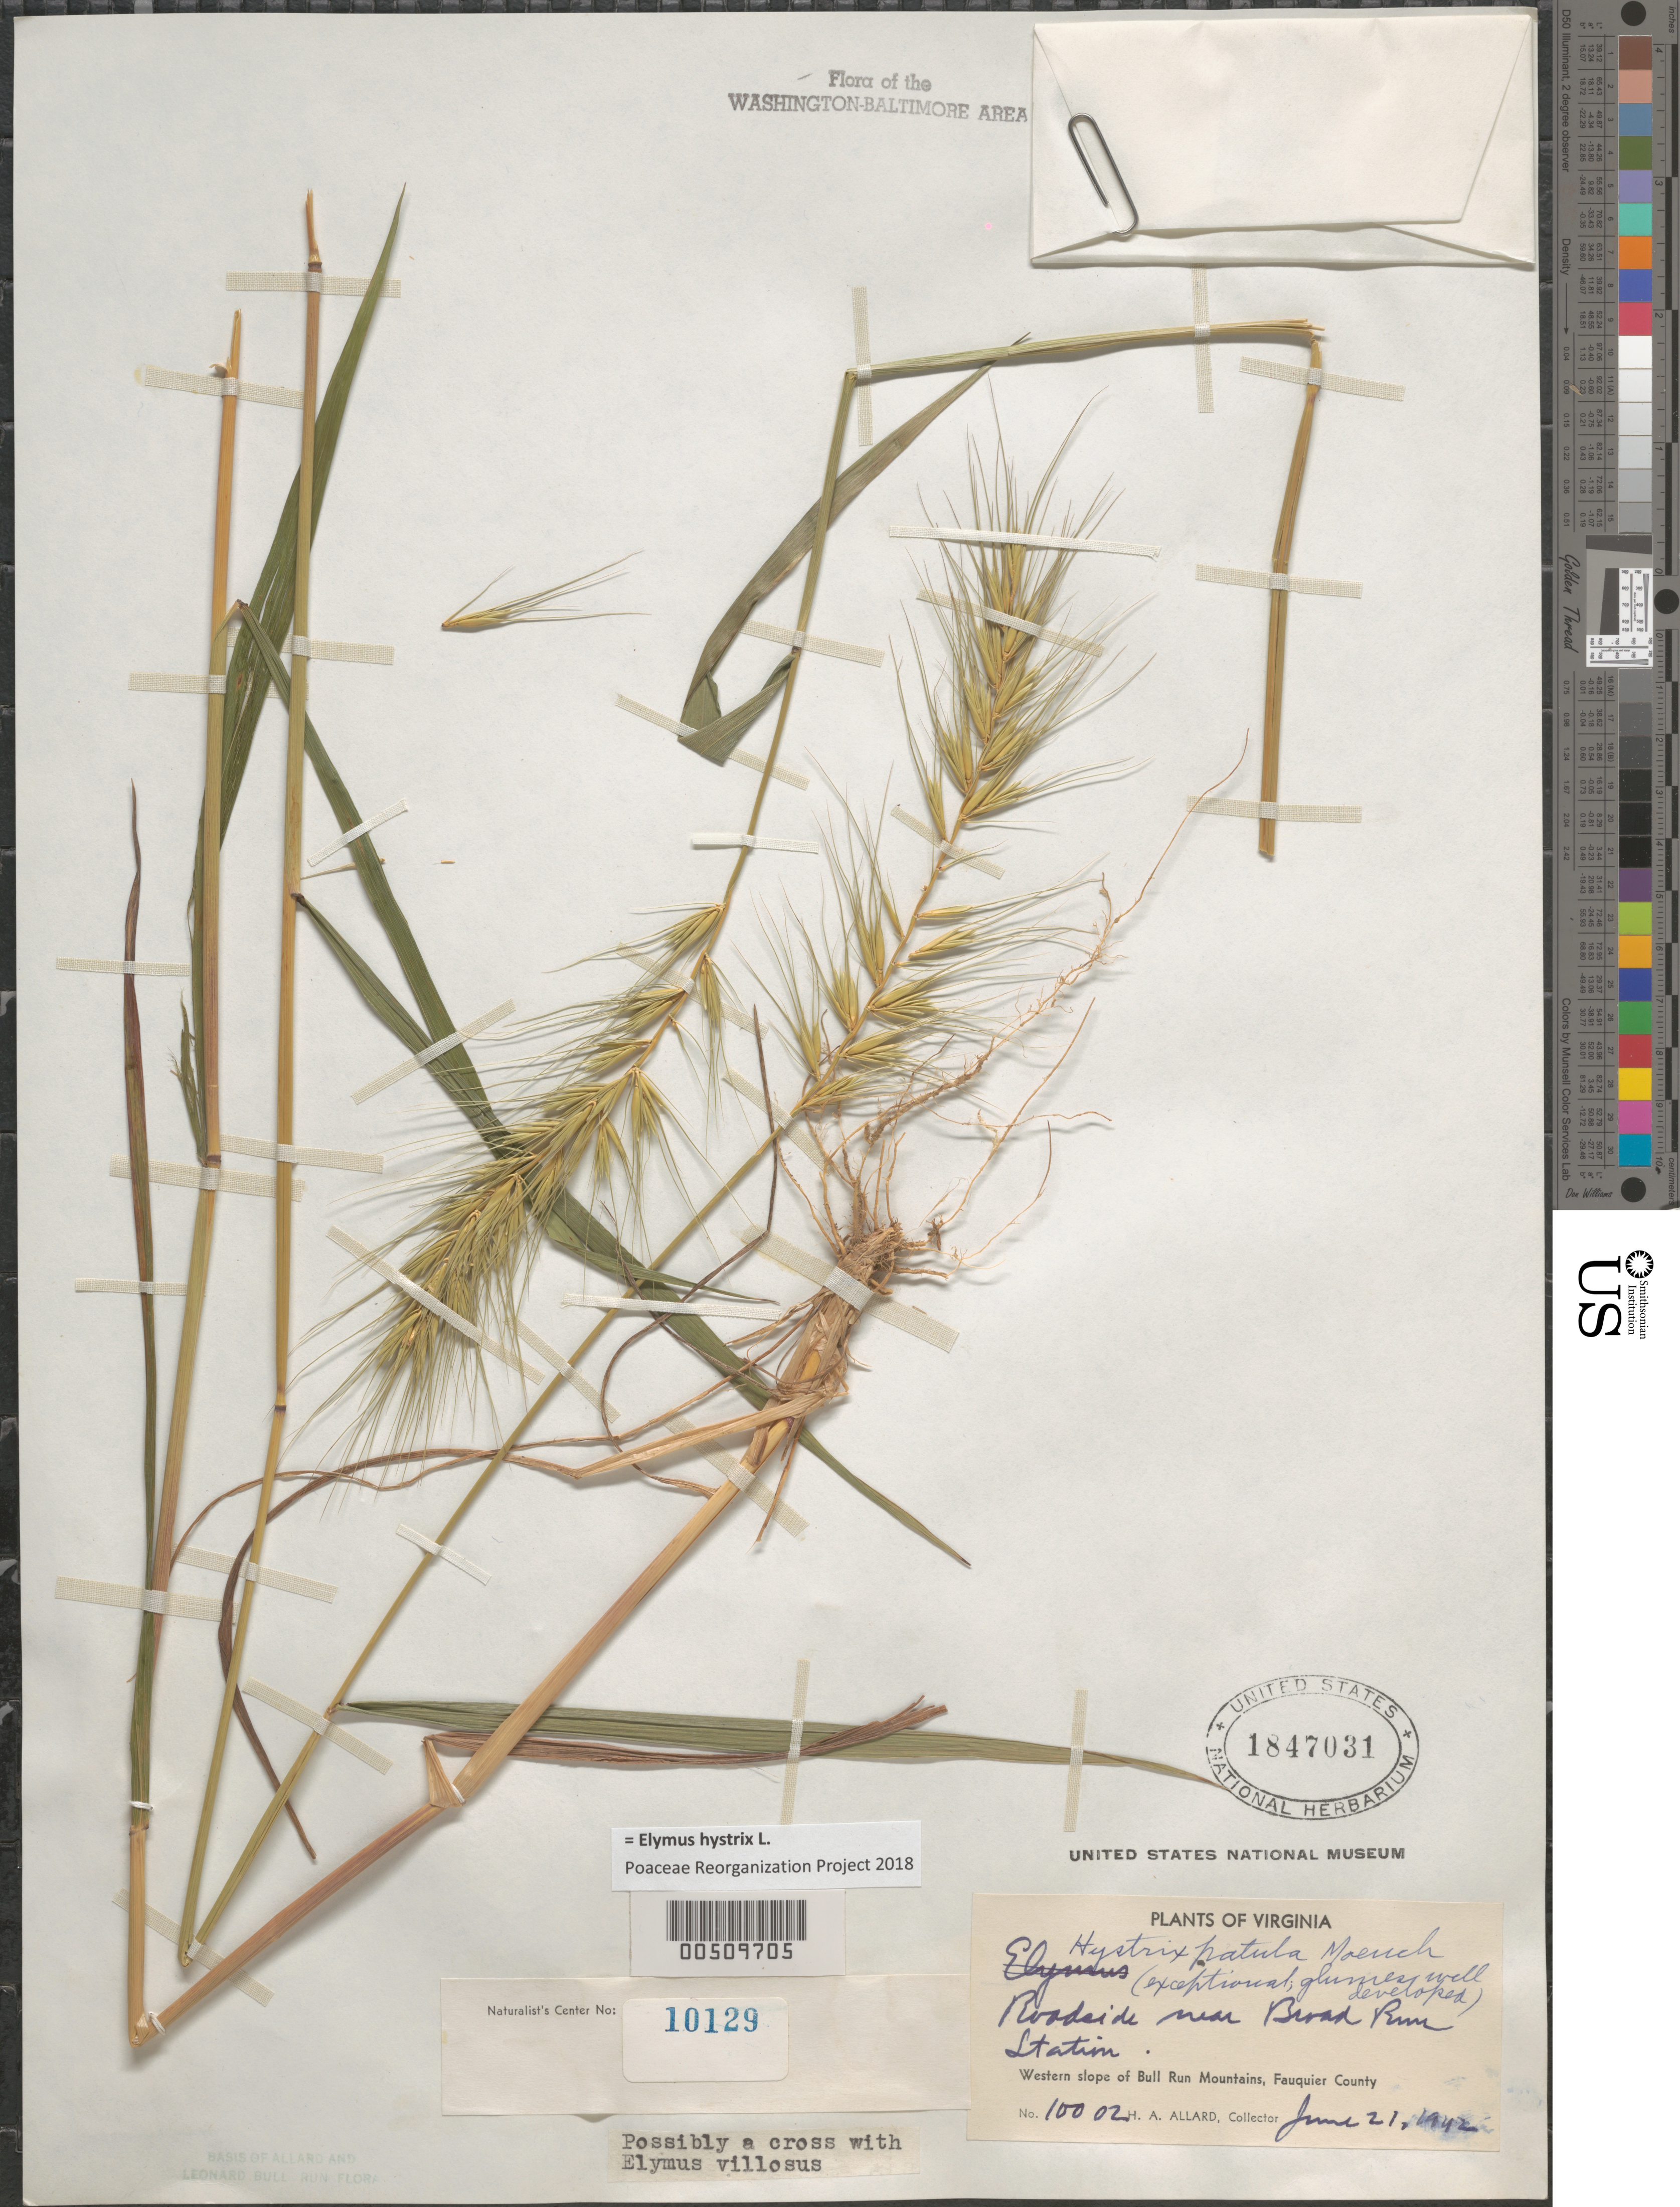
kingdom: Plantae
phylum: Tracheophyta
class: Liliopsida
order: Poales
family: Poaceae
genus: Elymus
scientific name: Elymus hystrix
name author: L.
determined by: Poaceae Reorganization Project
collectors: H. A. Allard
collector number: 10002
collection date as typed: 21 Jun 1942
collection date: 1942-06-21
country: United States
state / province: Virginia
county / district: Fauquier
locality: Bull Run Mts., Broad Run Station Bull Run Mts.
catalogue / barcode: US 1847031